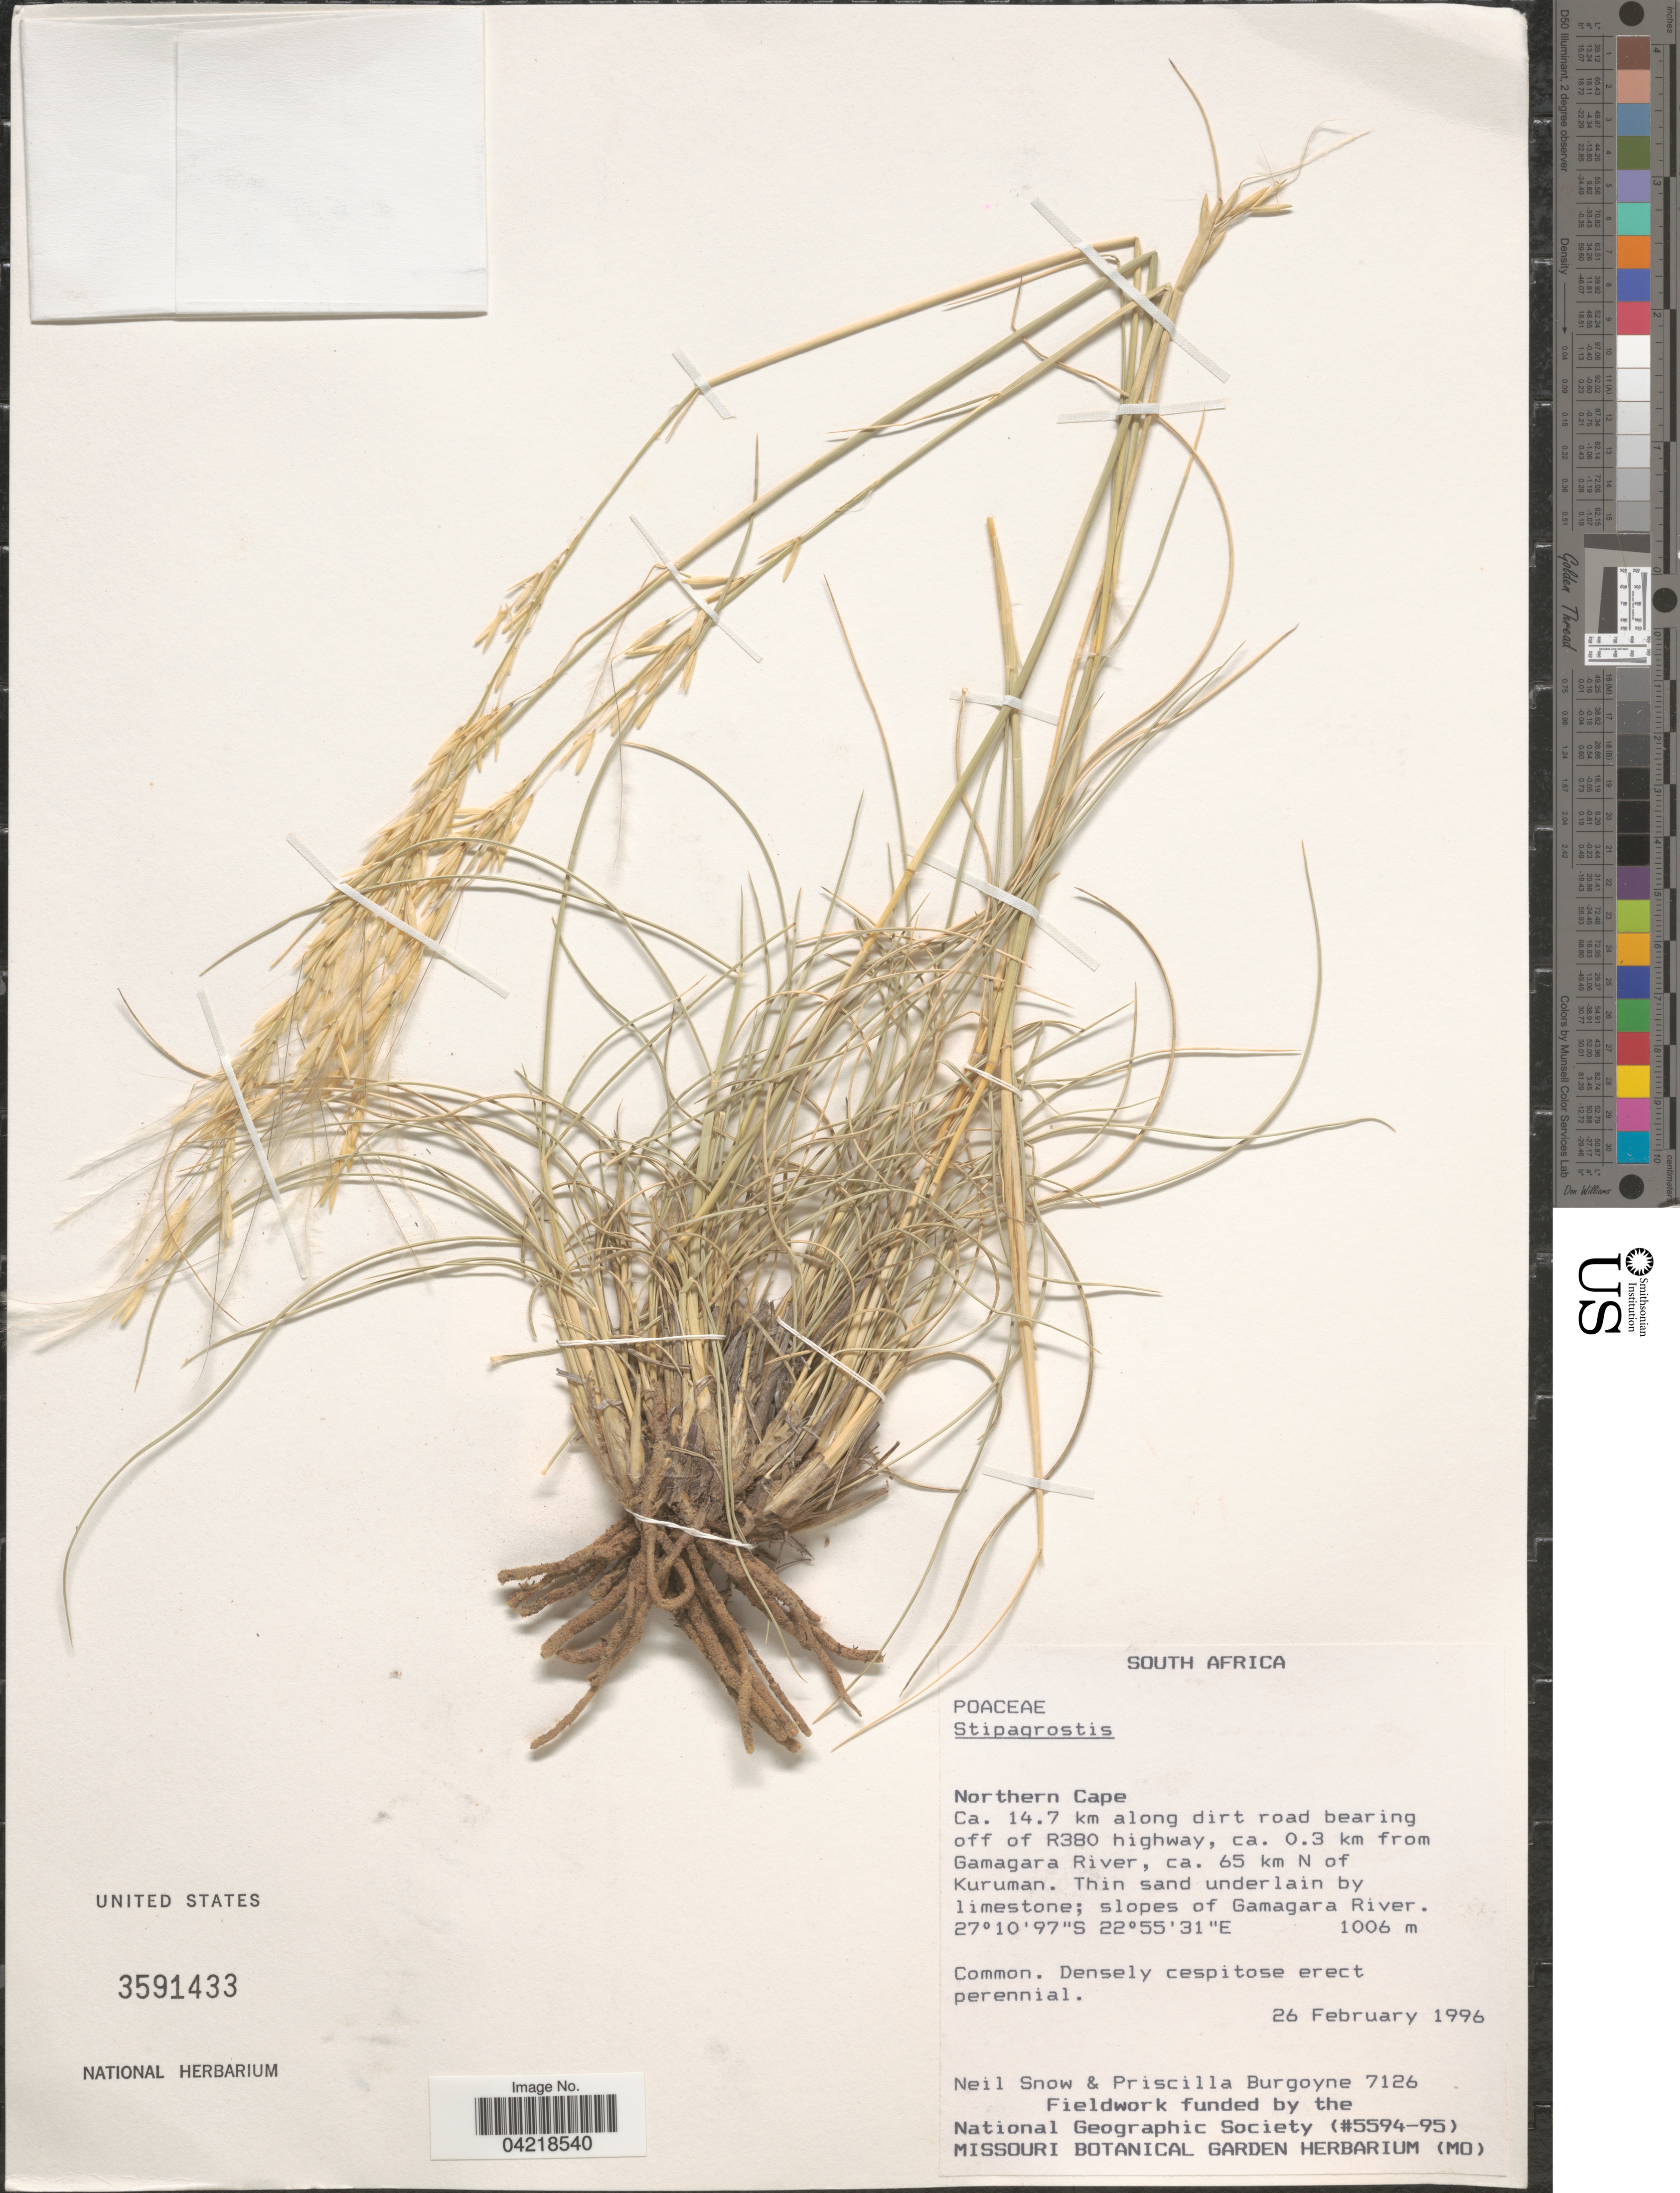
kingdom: Plantae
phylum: Tracheophyta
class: Liliopsida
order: Poales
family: Poaceae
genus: Stipagrostis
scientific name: Stipagrostis sp.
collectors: N. Snow & P. M. Burgoyne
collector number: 7126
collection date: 1996-02-26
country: South Africa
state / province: Northern Cape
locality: Ca. 14.7 km along dirt road bearing off of R380 highway, ca. 0.3 km from Gamagara River, ca. 65 km N of Kuruman. Thins sand underlain by limestone; slopes of Gamagara River.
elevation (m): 1006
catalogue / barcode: US 3591433